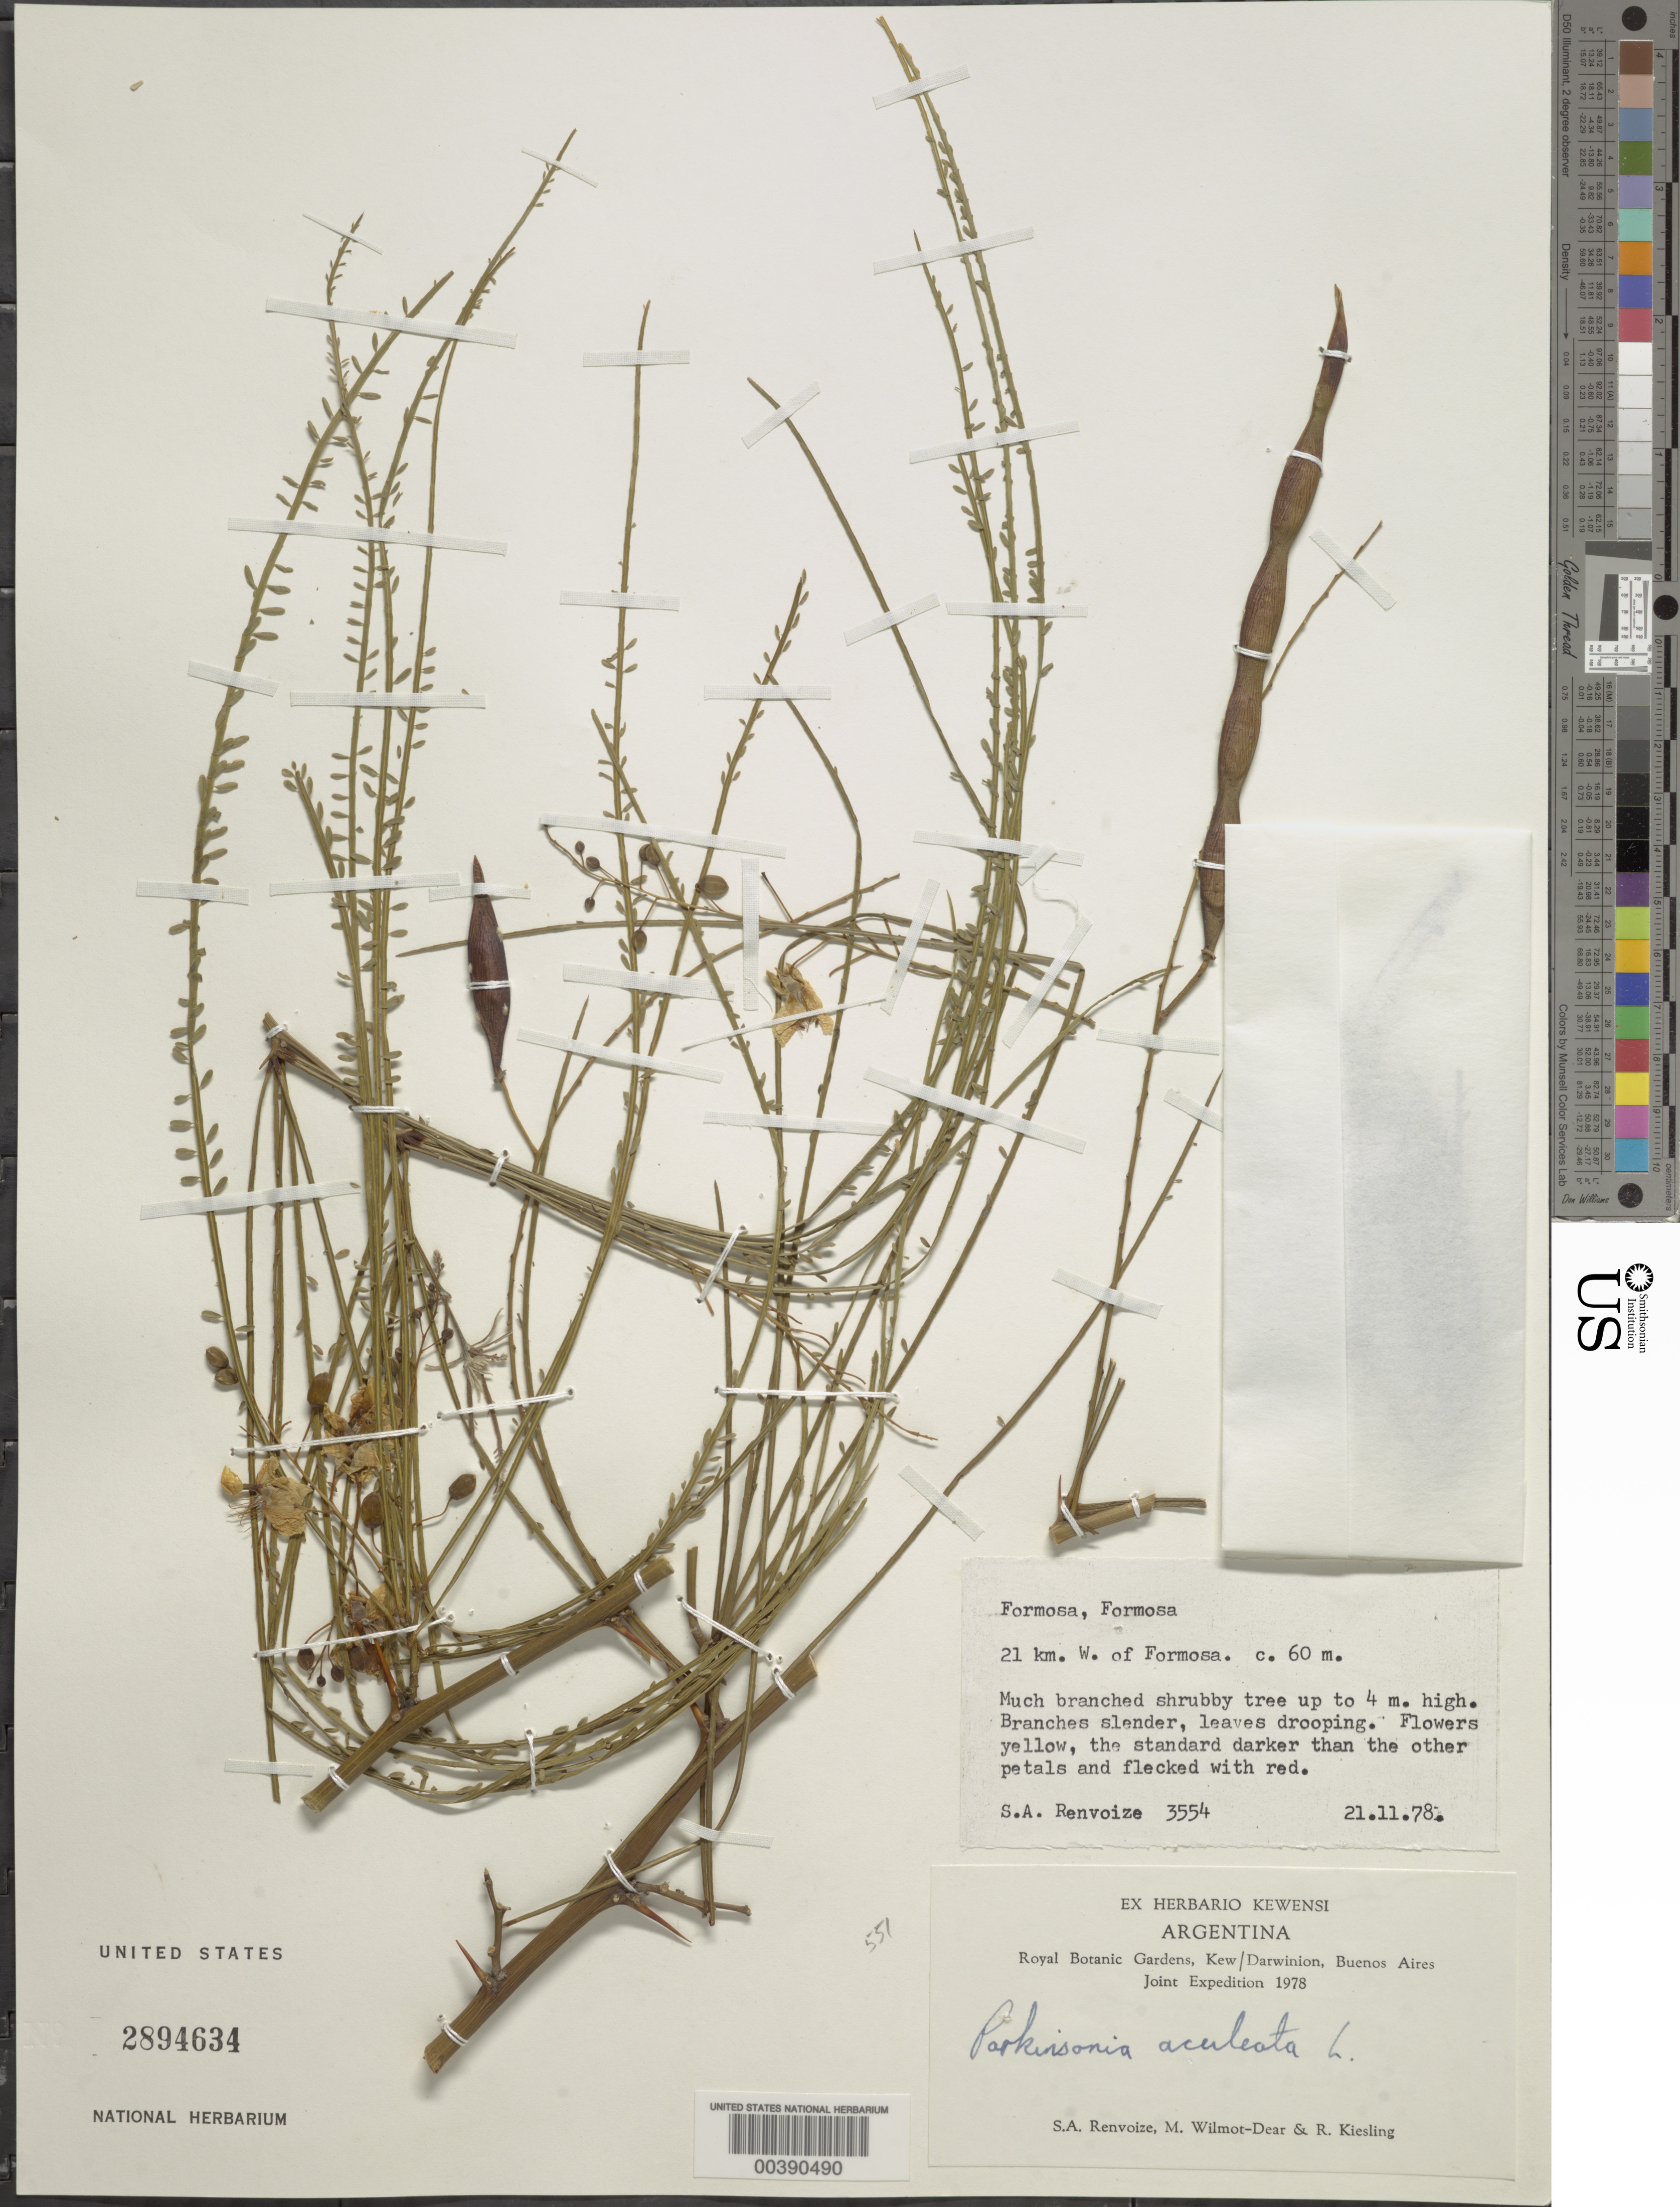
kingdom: Plantae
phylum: Tracheophyta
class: Magnoliopsida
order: Fabales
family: Fabaceae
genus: Parkinsonia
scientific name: Parkinsonia aculeata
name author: L.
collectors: S. A. Renvoize, M. Wilmot-Dear & R. Kiesling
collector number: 3554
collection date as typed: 22 Nov 1978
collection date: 1978-11-22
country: Argentina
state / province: Formosa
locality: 2 km W of Formosa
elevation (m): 60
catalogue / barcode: US 2894634